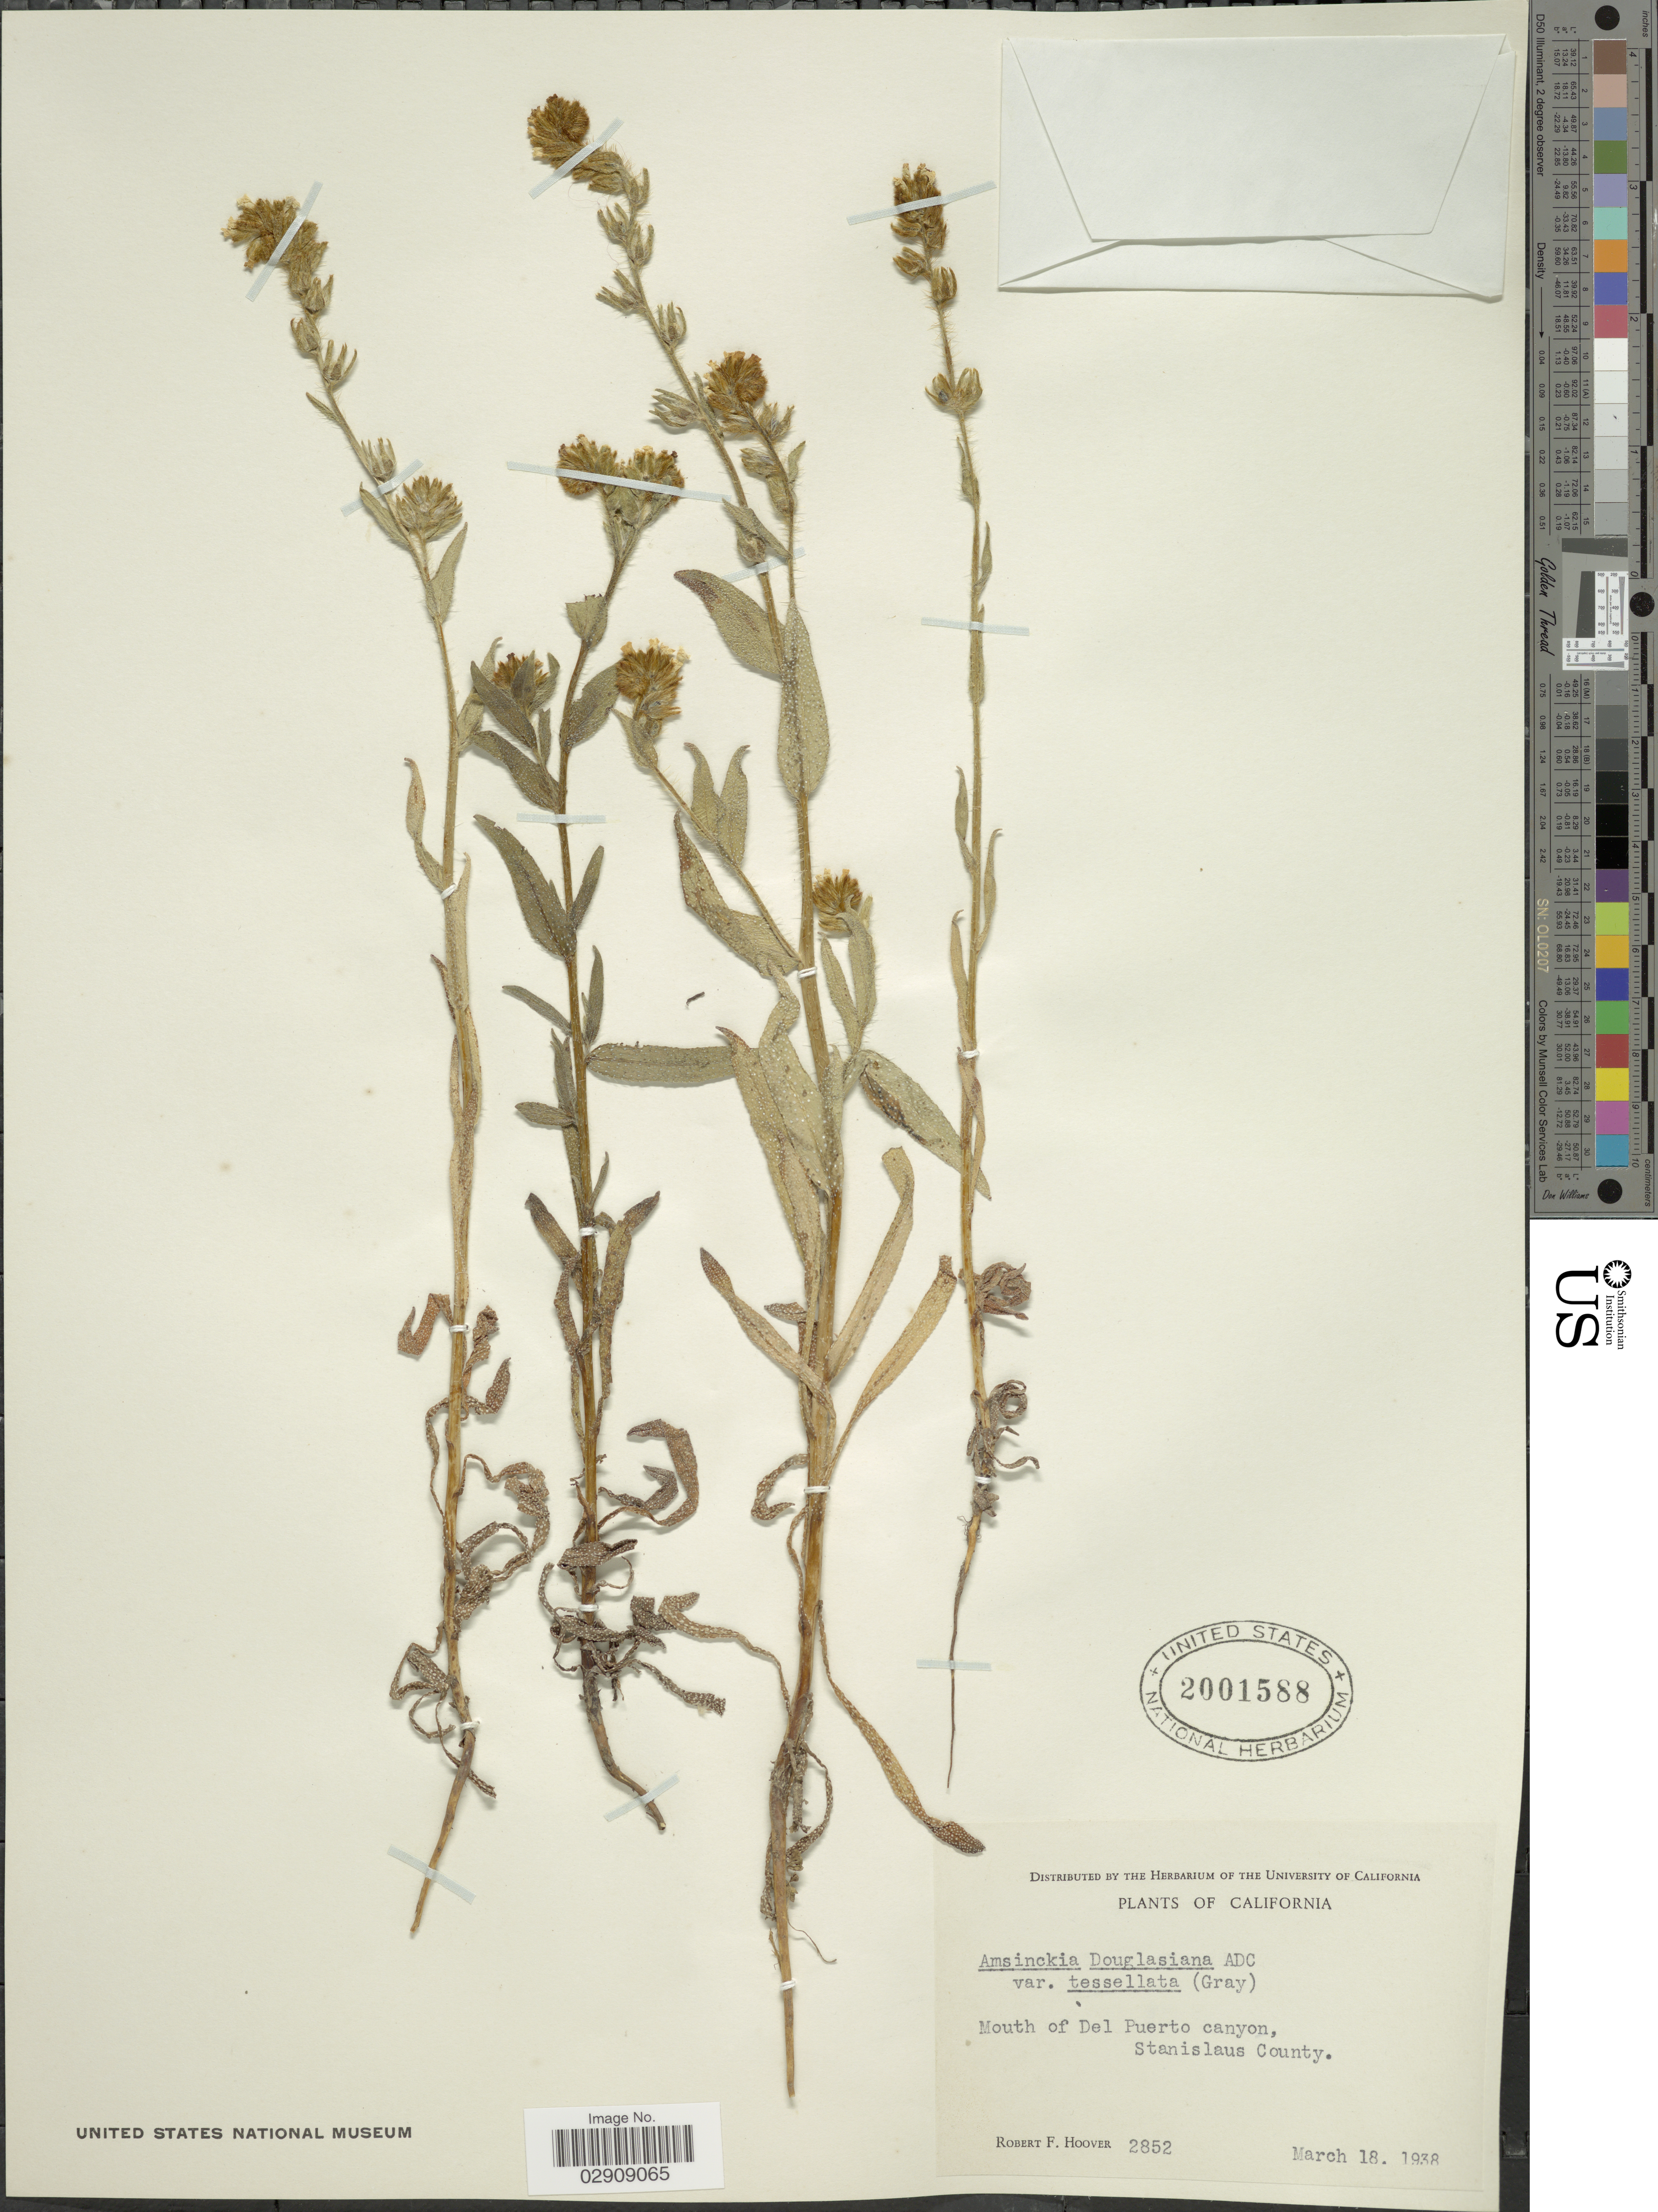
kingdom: Plantae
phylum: Tracheophyta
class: Magnoliopsida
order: Boraginales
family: Boraginaceae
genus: Amsinckia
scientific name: Amsinckia douglasiana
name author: A. DC.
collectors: R. F. Hoover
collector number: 2852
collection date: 1938-03-18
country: United States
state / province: California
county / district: Stanislaus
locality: Mouth of Del Puerto canyon, Stanislaus County.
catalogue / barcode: US 2001588